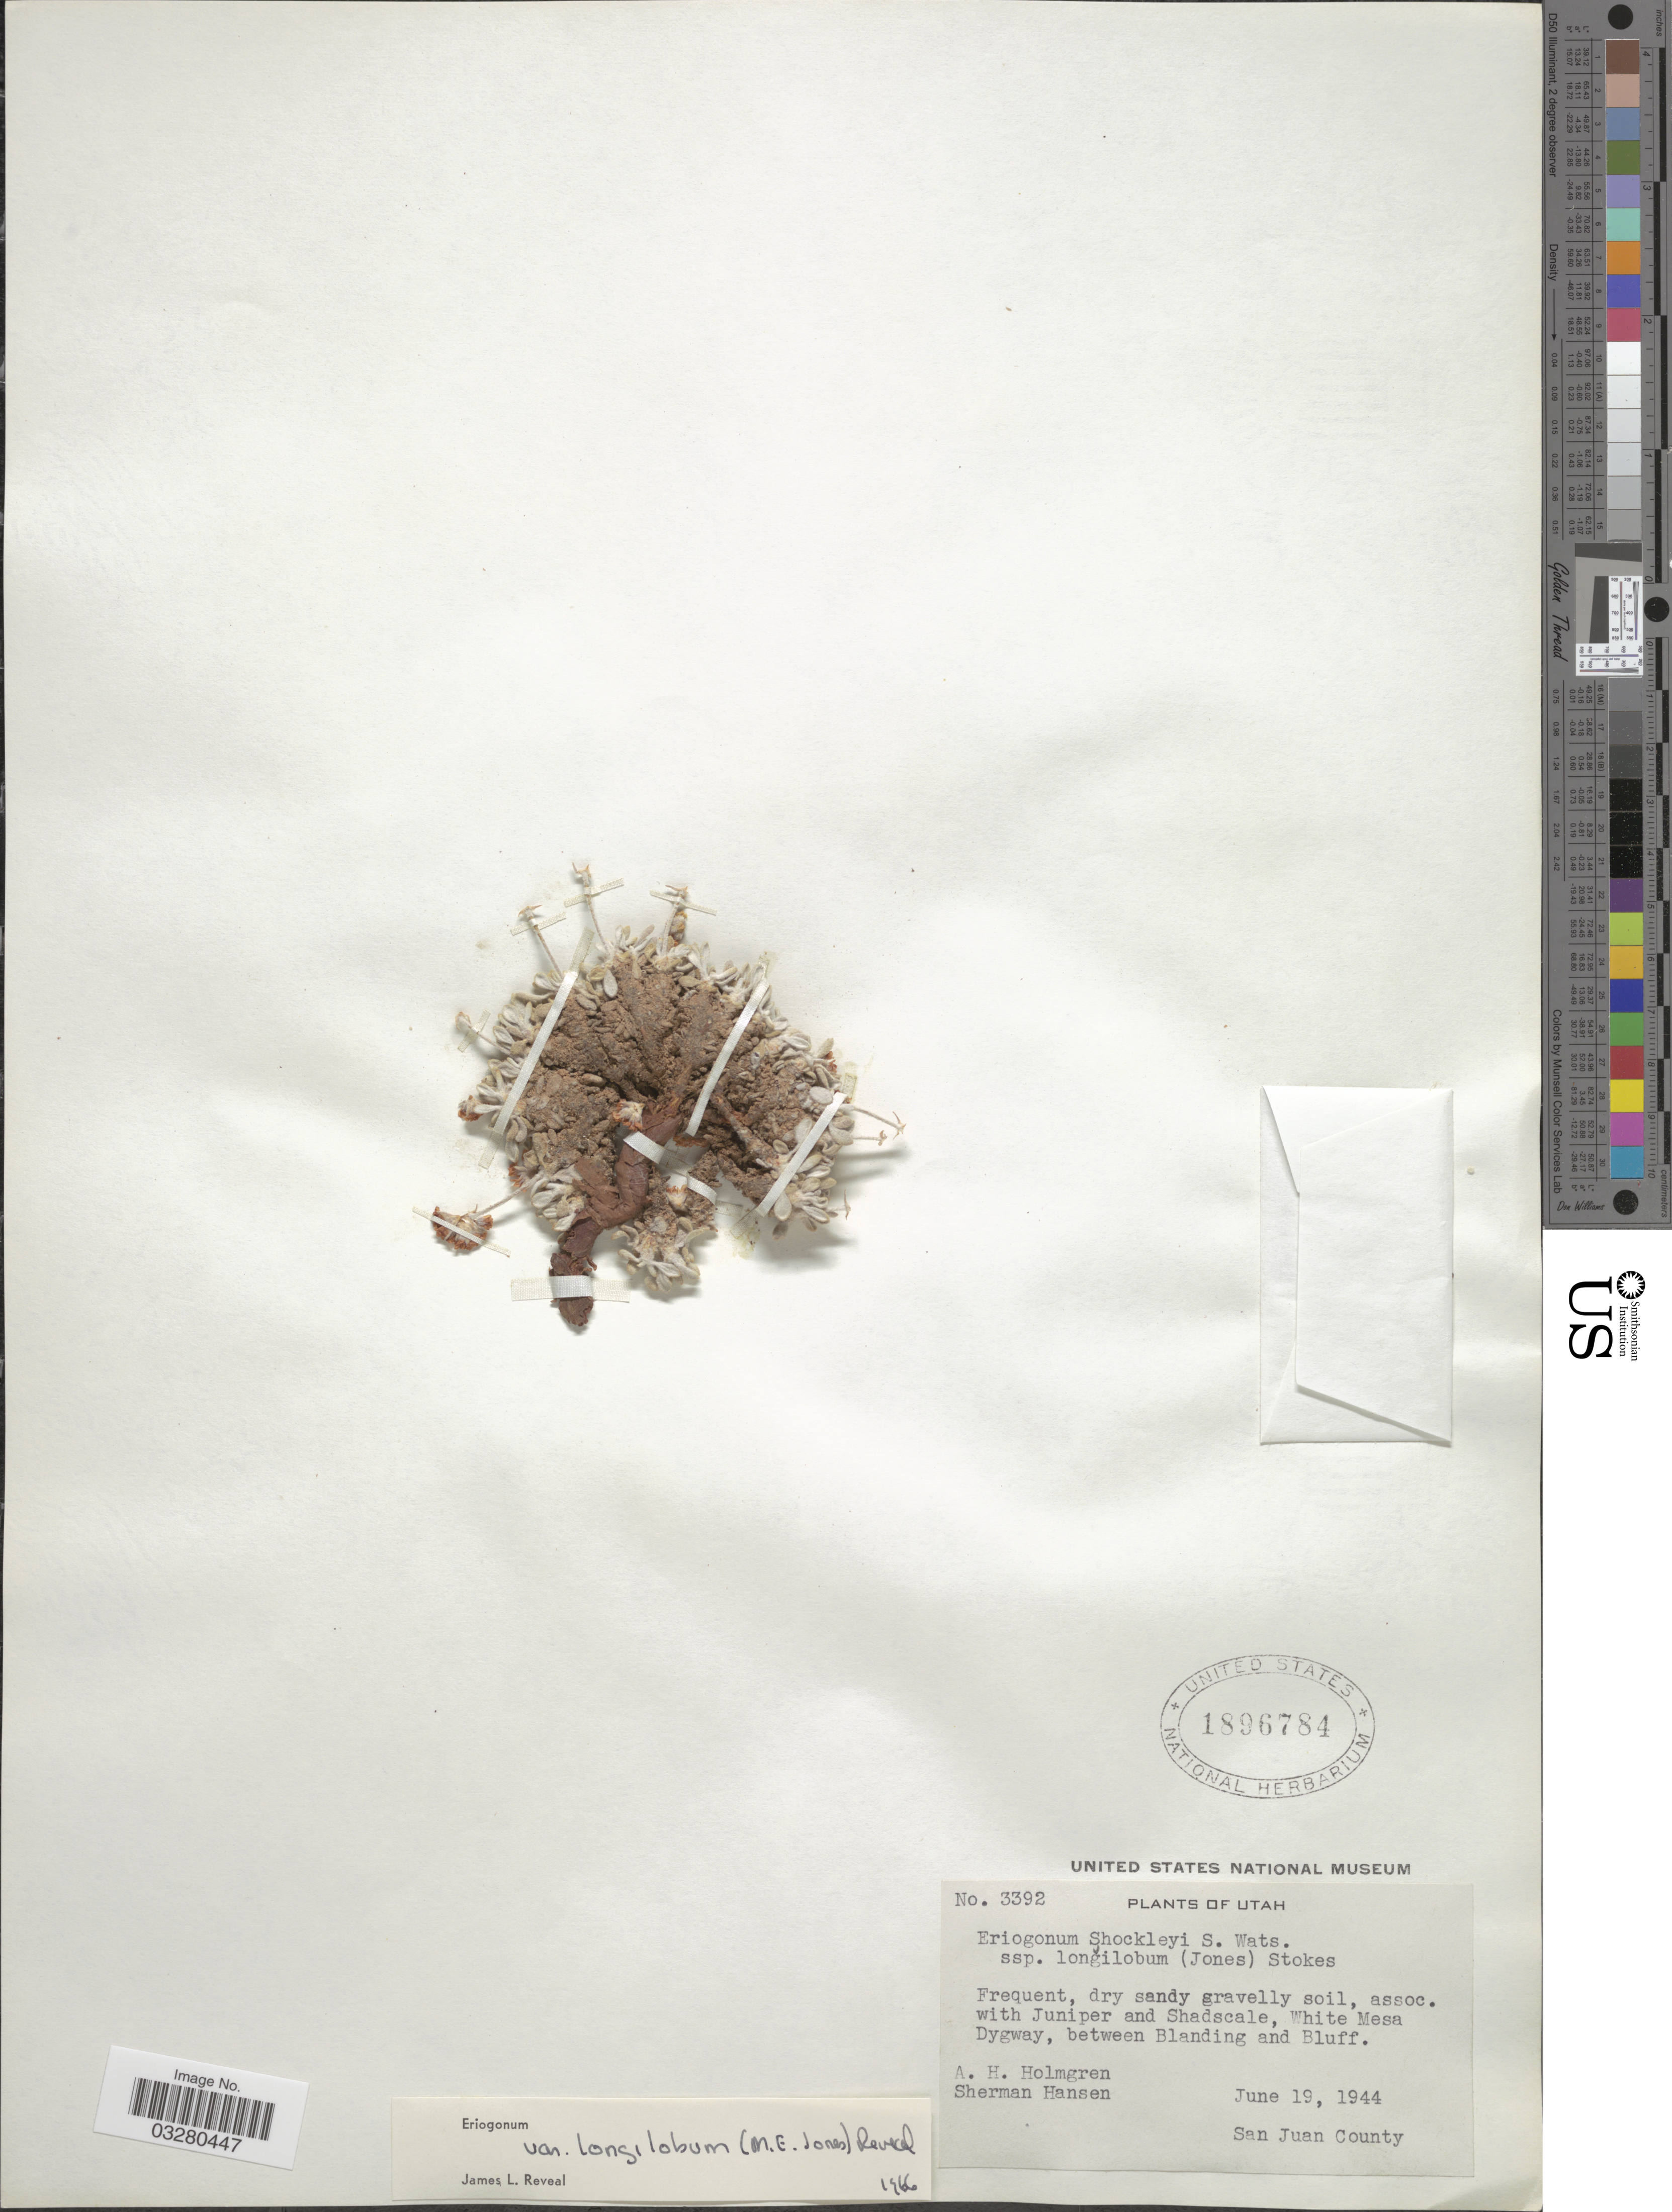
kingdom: Plantae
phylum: Tracheophyta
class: Magnoliopsida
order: Caryophyllales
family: Polygonaceae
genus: Eriogonum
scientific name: Eriogonum shockleyi var. longilobum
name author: (M.E. Jones) Reveal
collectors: A. H. Holmgren & S. Hansen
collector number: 3392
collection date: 1944-06-19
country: United States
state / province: Utah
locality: White Mesa Dygway, beween Blanding and Bluff. San Juan County.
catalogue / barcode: US 1896784